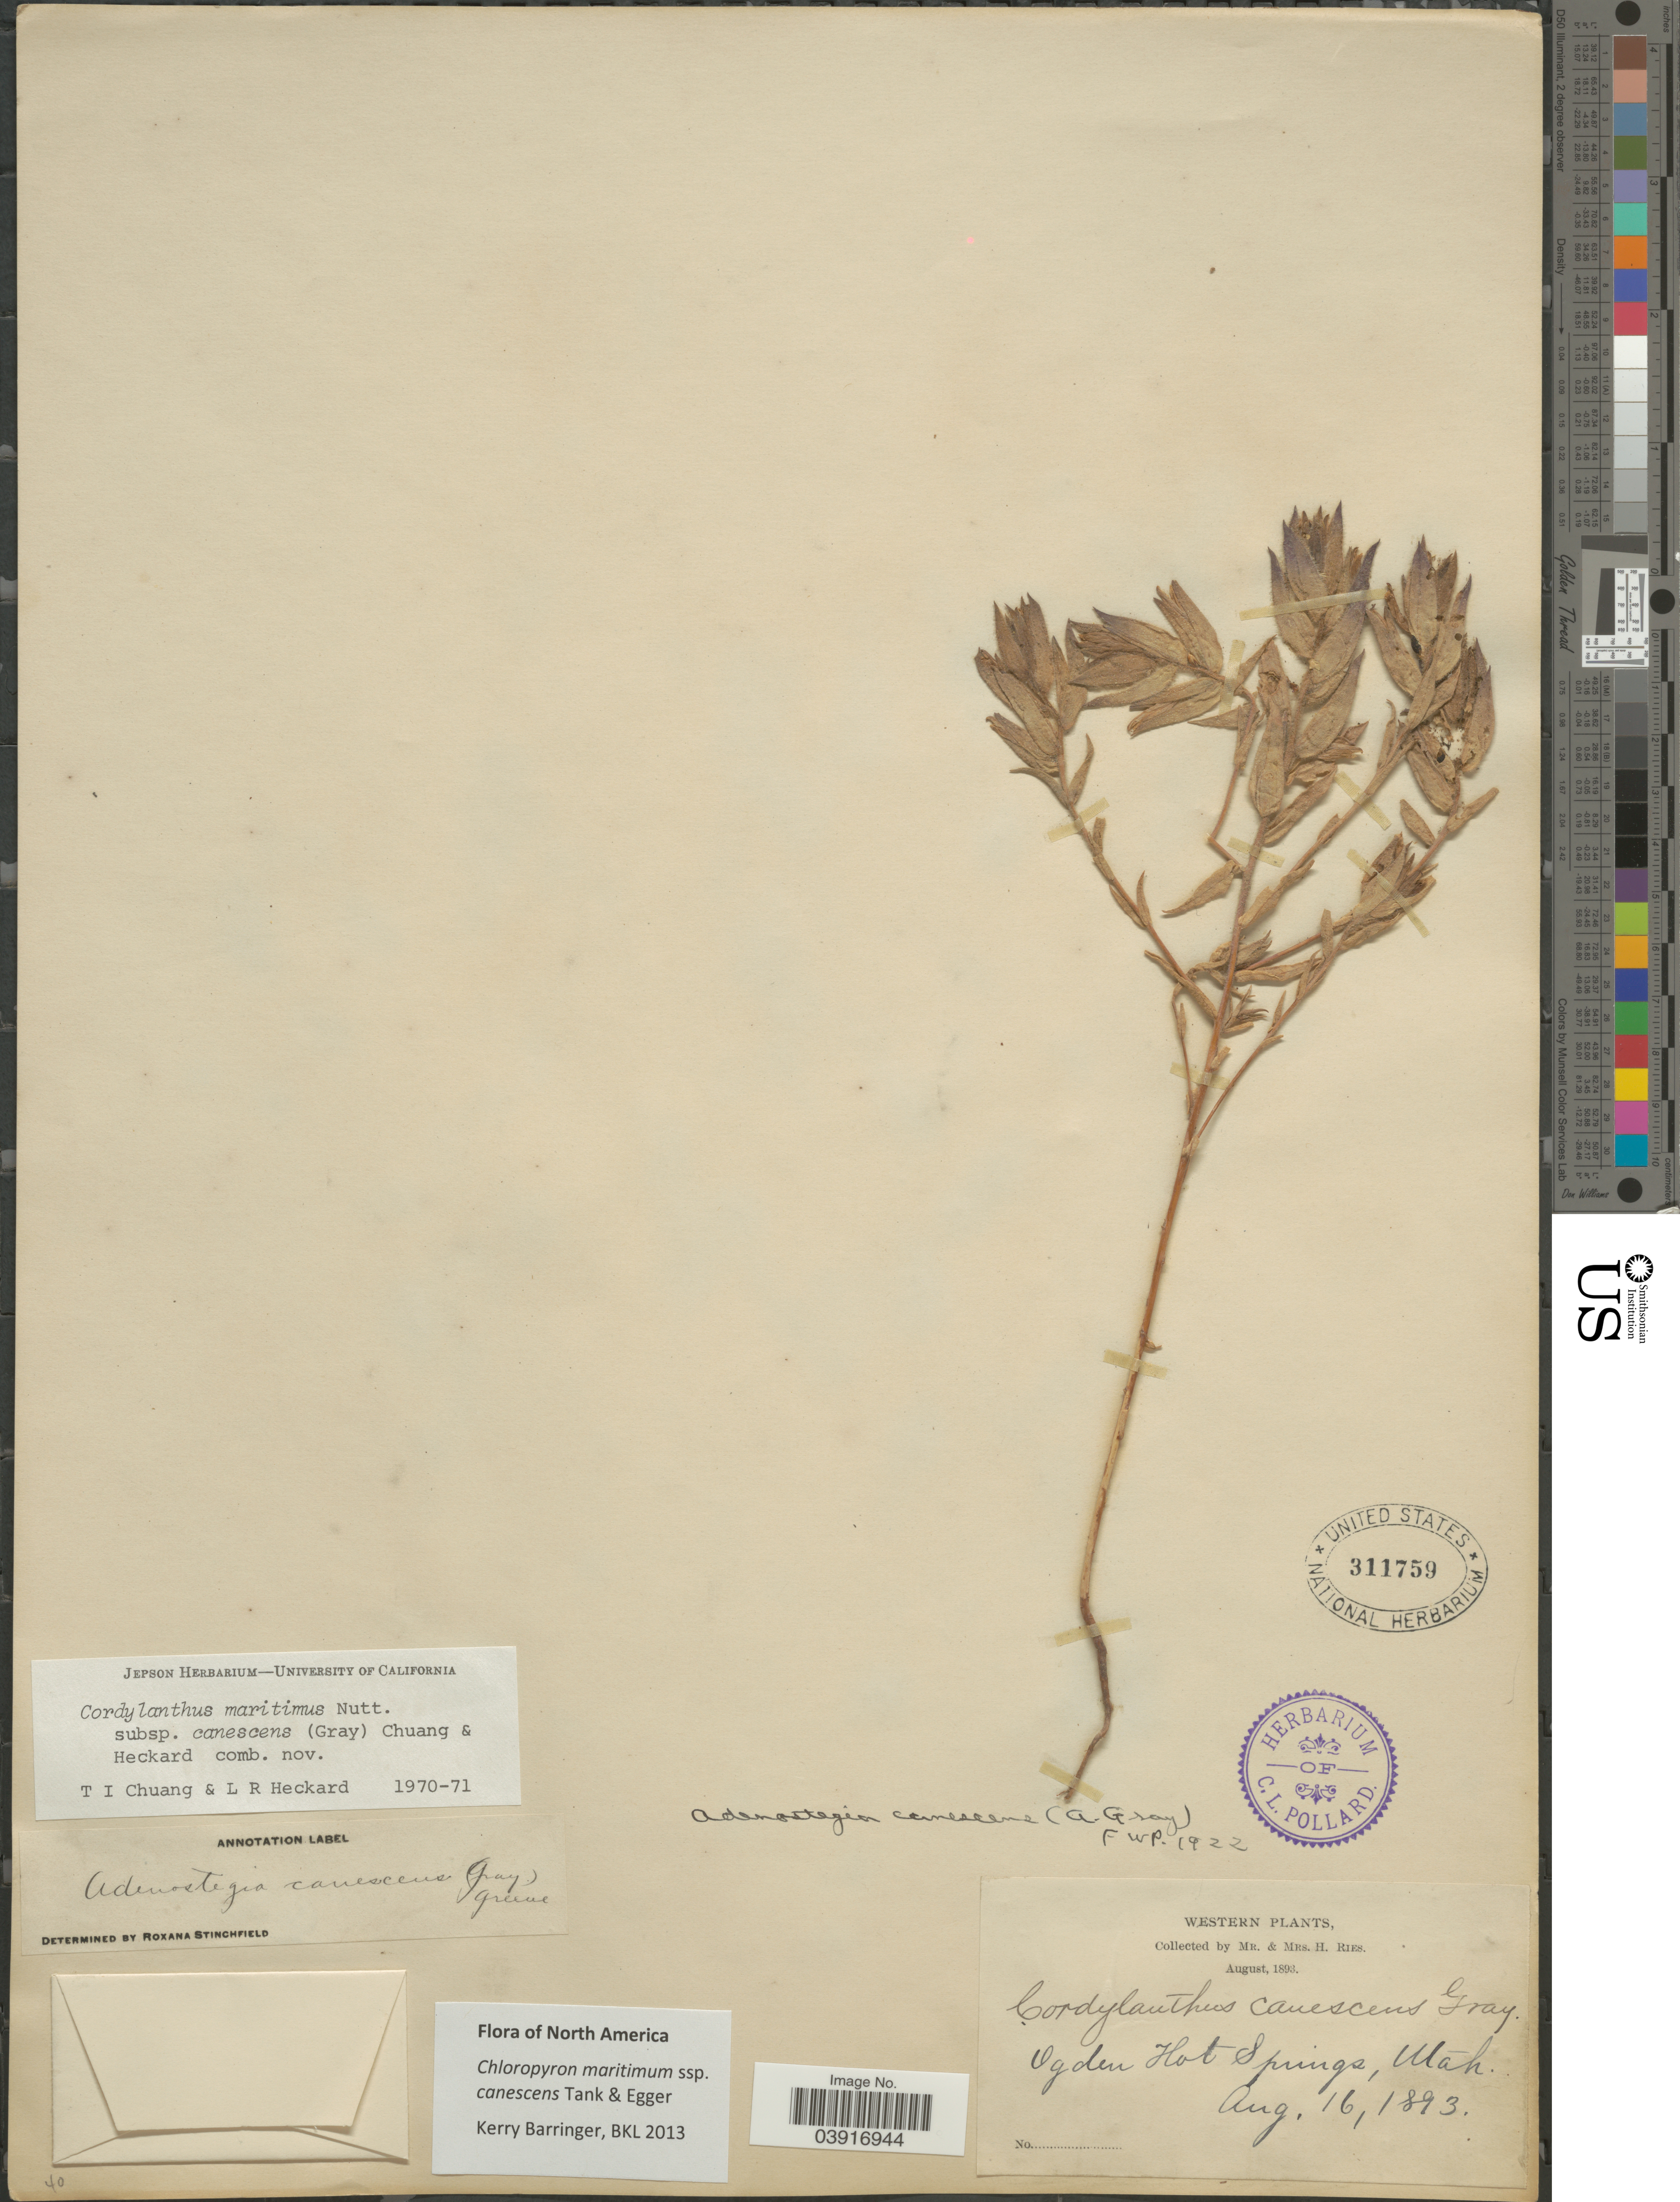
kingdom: Plantae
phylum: Tracheophyta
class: Magnoliopsida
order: Lamiales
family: Orobanchaceae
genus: Chloropyron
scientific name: Chloropyron maritimum subsp. canescens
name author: (A. Gray) Tank & J.M. Egger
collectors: H. Ries & H. Ries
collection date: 1893-08-16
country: United States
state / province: Utah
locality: Western. Ogden Hot Springs.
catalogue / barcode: US 311759